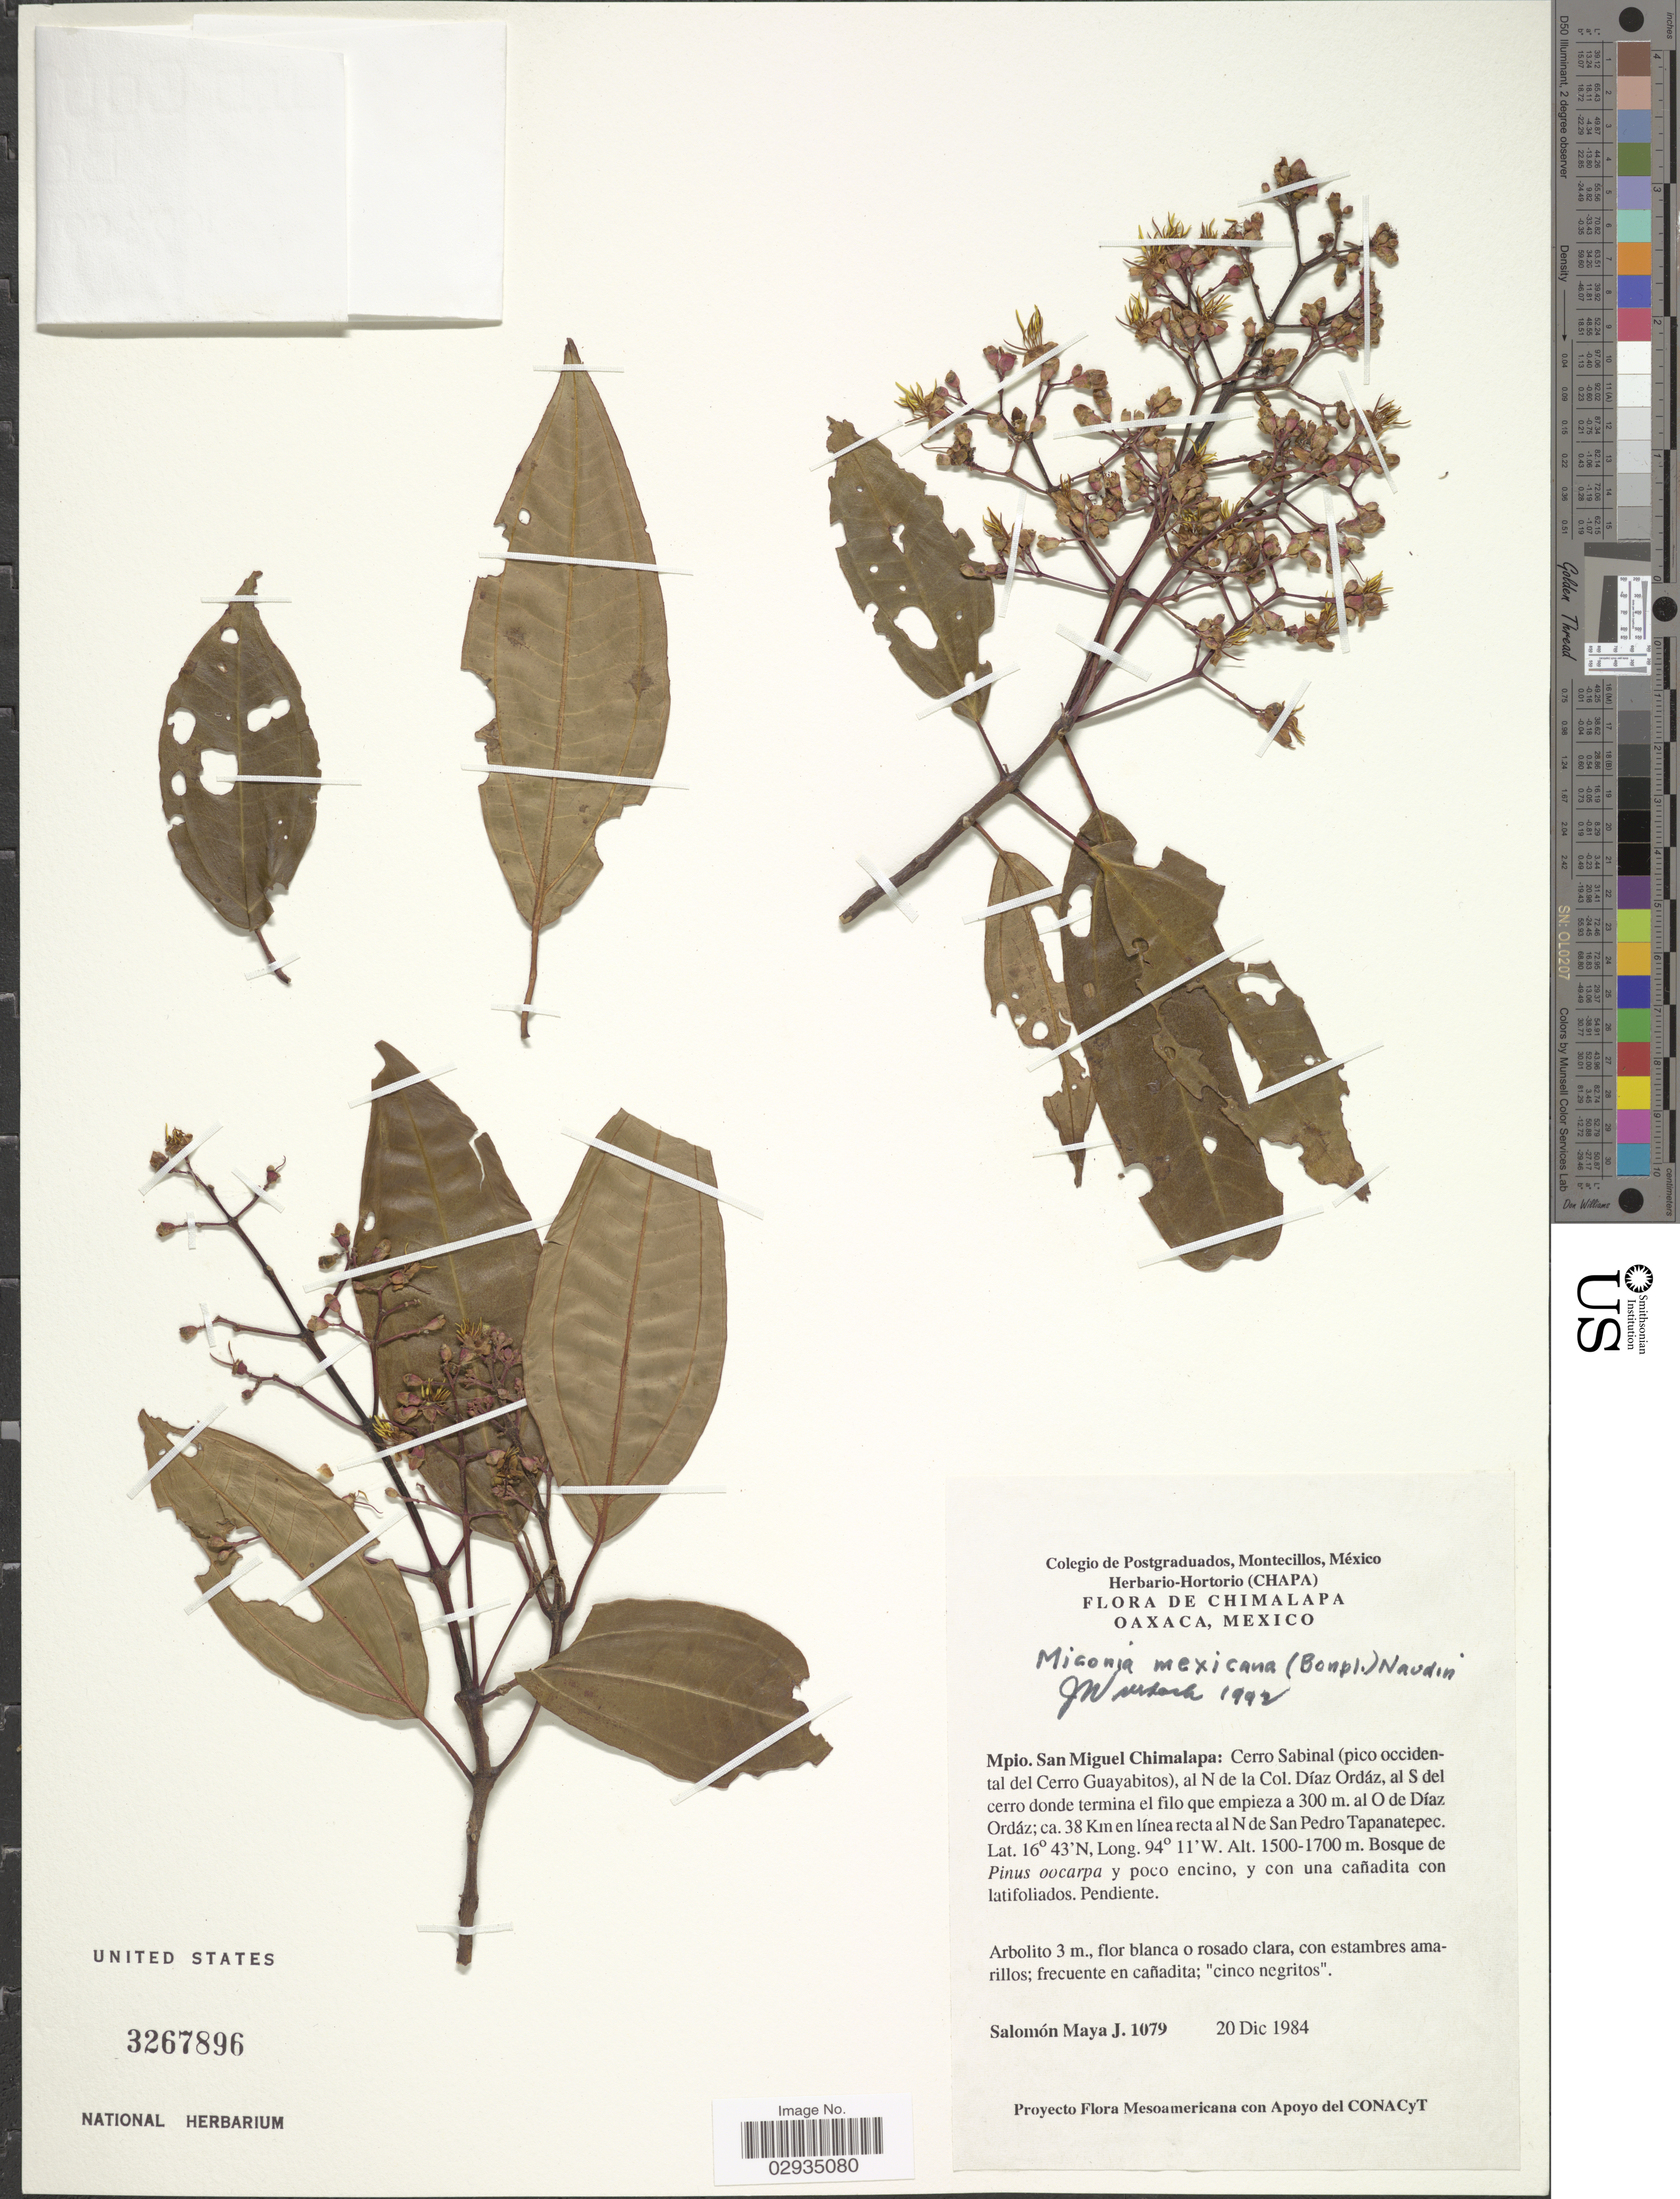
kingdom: Plantae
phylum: Tracheophyta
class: Magnoliopsida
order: Myrtales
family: Melastomataceae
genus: Miconia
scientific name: Miconia mexicana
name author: (Bonpl.) Naudin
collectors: S. Maya J.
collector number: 1079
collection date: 1984-12-20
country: Mexico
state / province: Oaxaca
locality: Chimalapa. Mpio. San Miguel Chimalapa: Cerro Sabinal (pico occidental del Cerro Guayabitos), al N de la Col. Díaz Ordáz, al S del cerro donde termina el filo que empieza a 300 m. al O de Díaz. Ordáz; ca. 38 Km en línea recta al N de San Pedro Tapanatepec.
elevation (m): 1500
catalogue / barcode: US 3267896